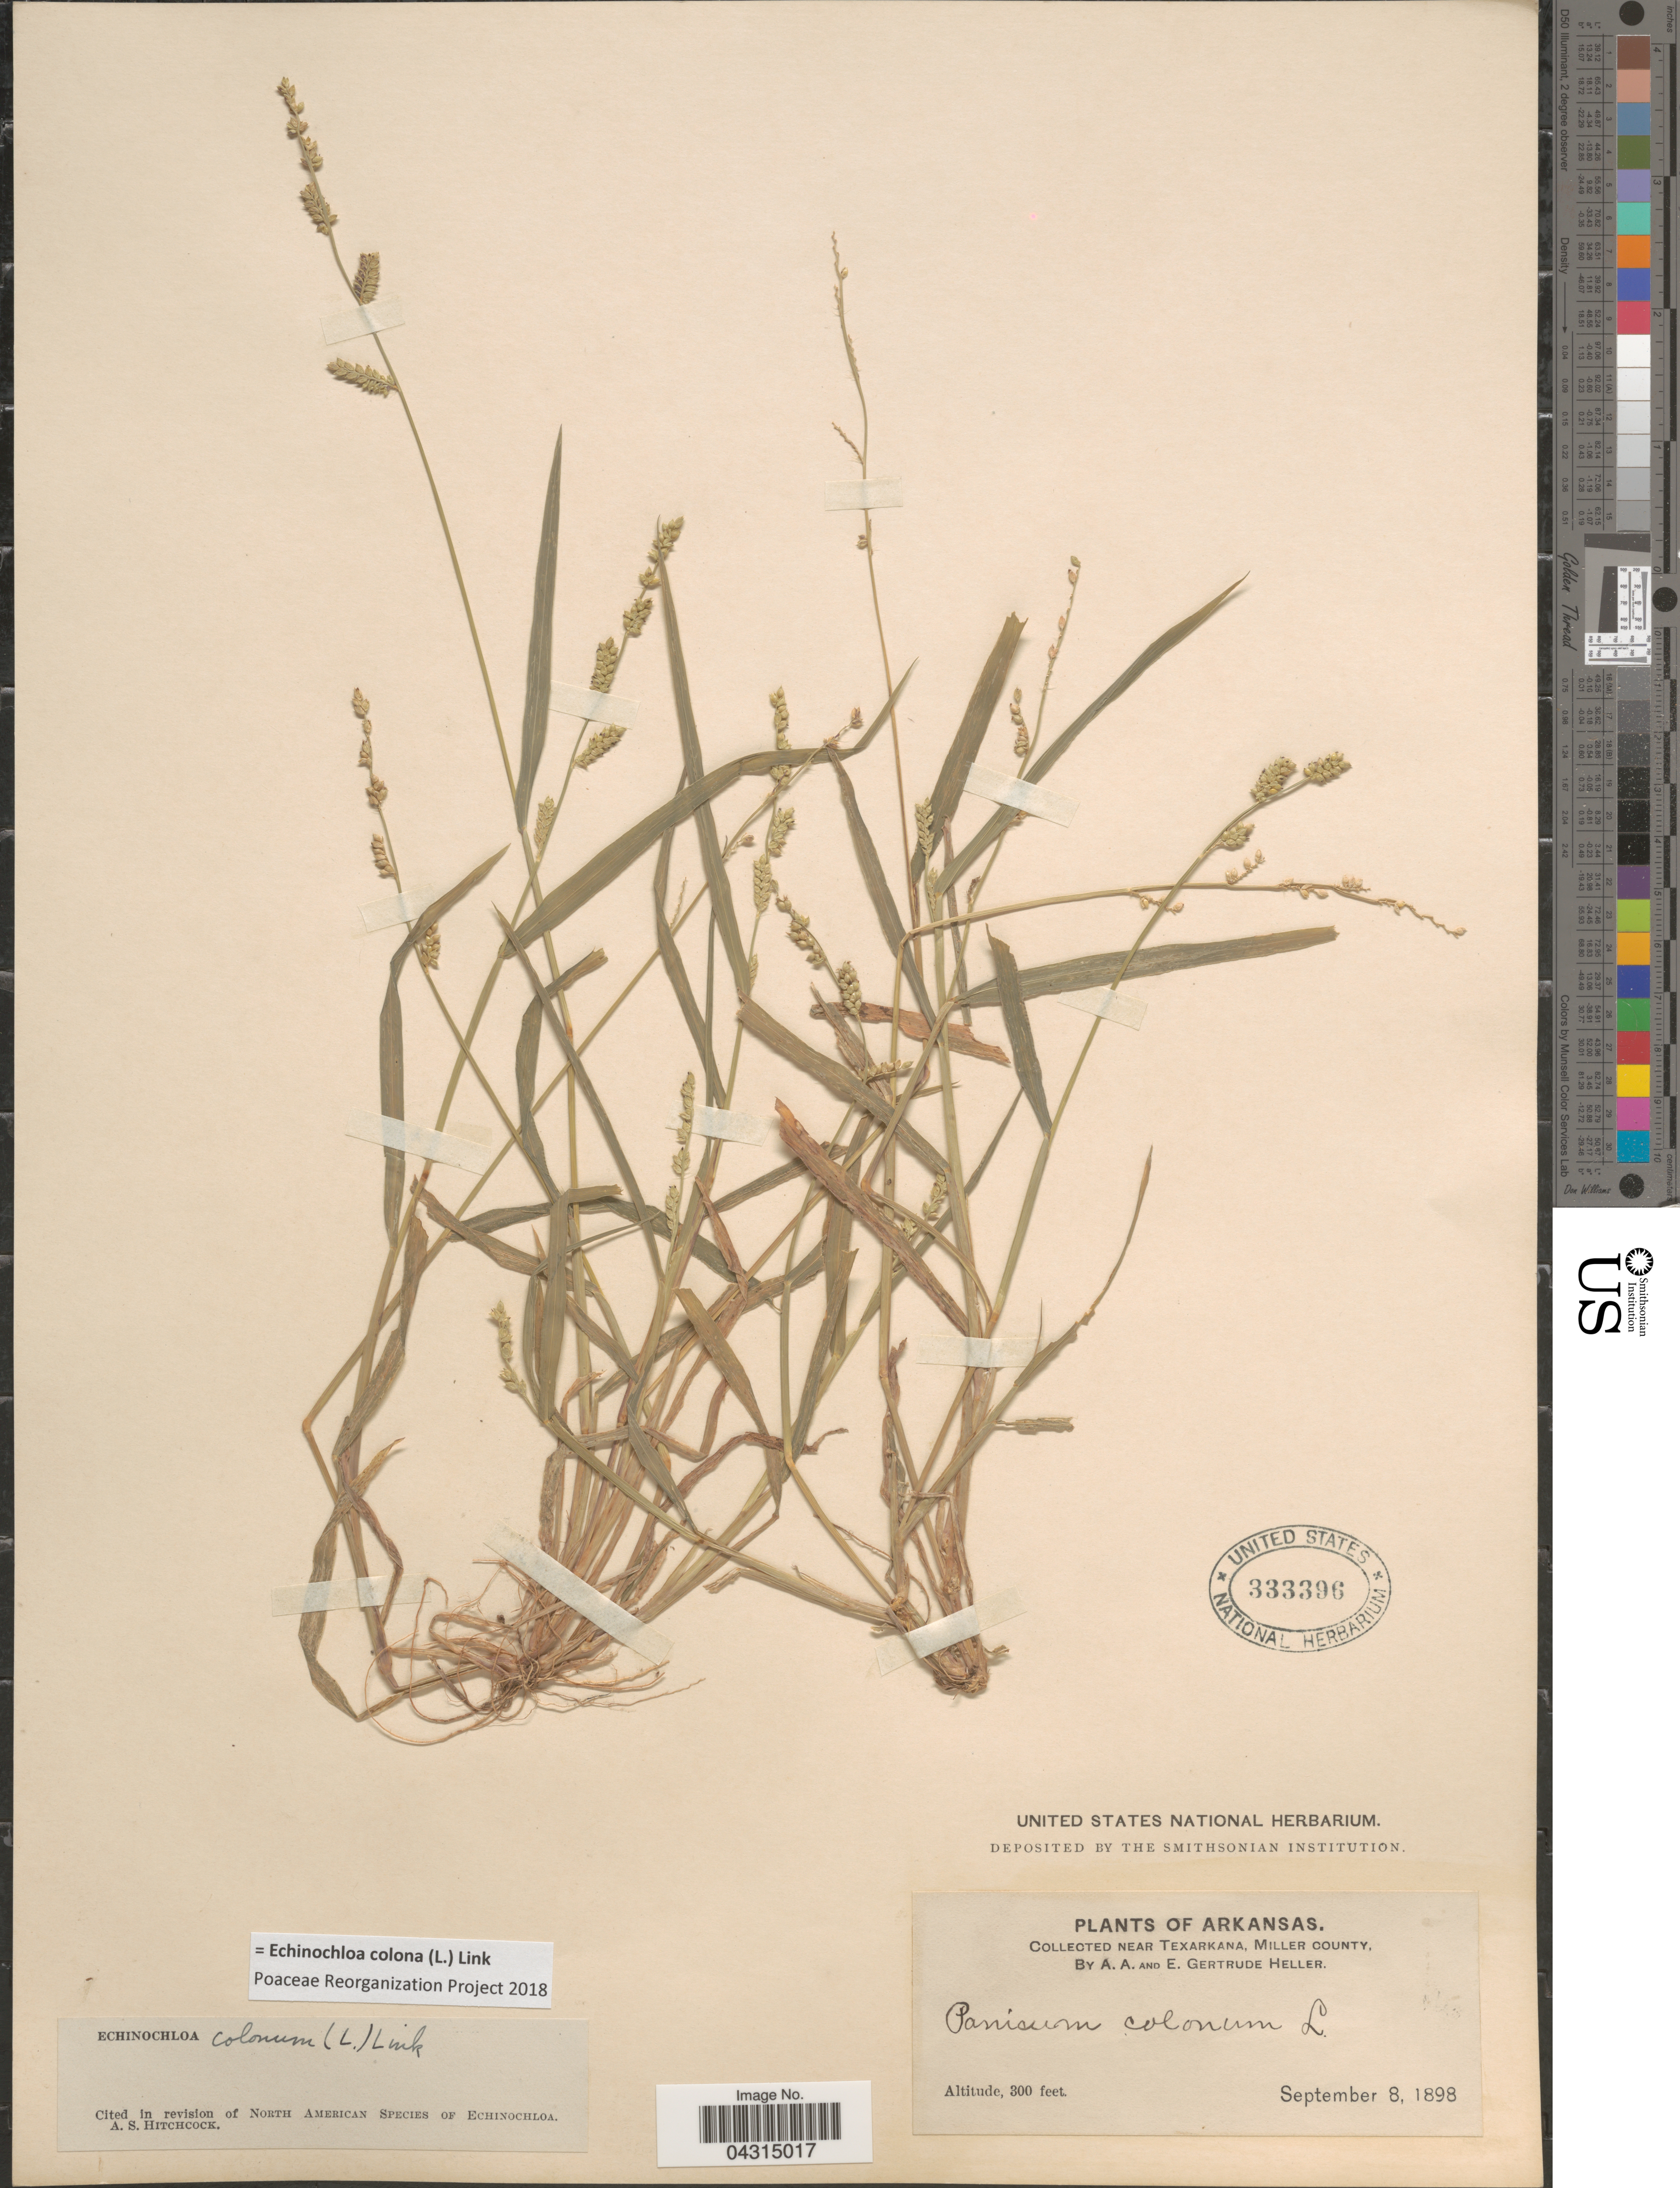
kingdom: Plantae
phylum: Tracheophyta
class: Liliopsida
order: Poales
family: Poaceae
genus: Echinochloa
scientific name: Echinochloa colona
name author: (L.) Link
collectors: A. A. Heller & E. G. Heller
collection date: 1898-09-08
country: United States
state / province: Arkansas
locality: Near Texarkana, Miller county.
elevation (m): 91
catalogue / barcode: US 333396